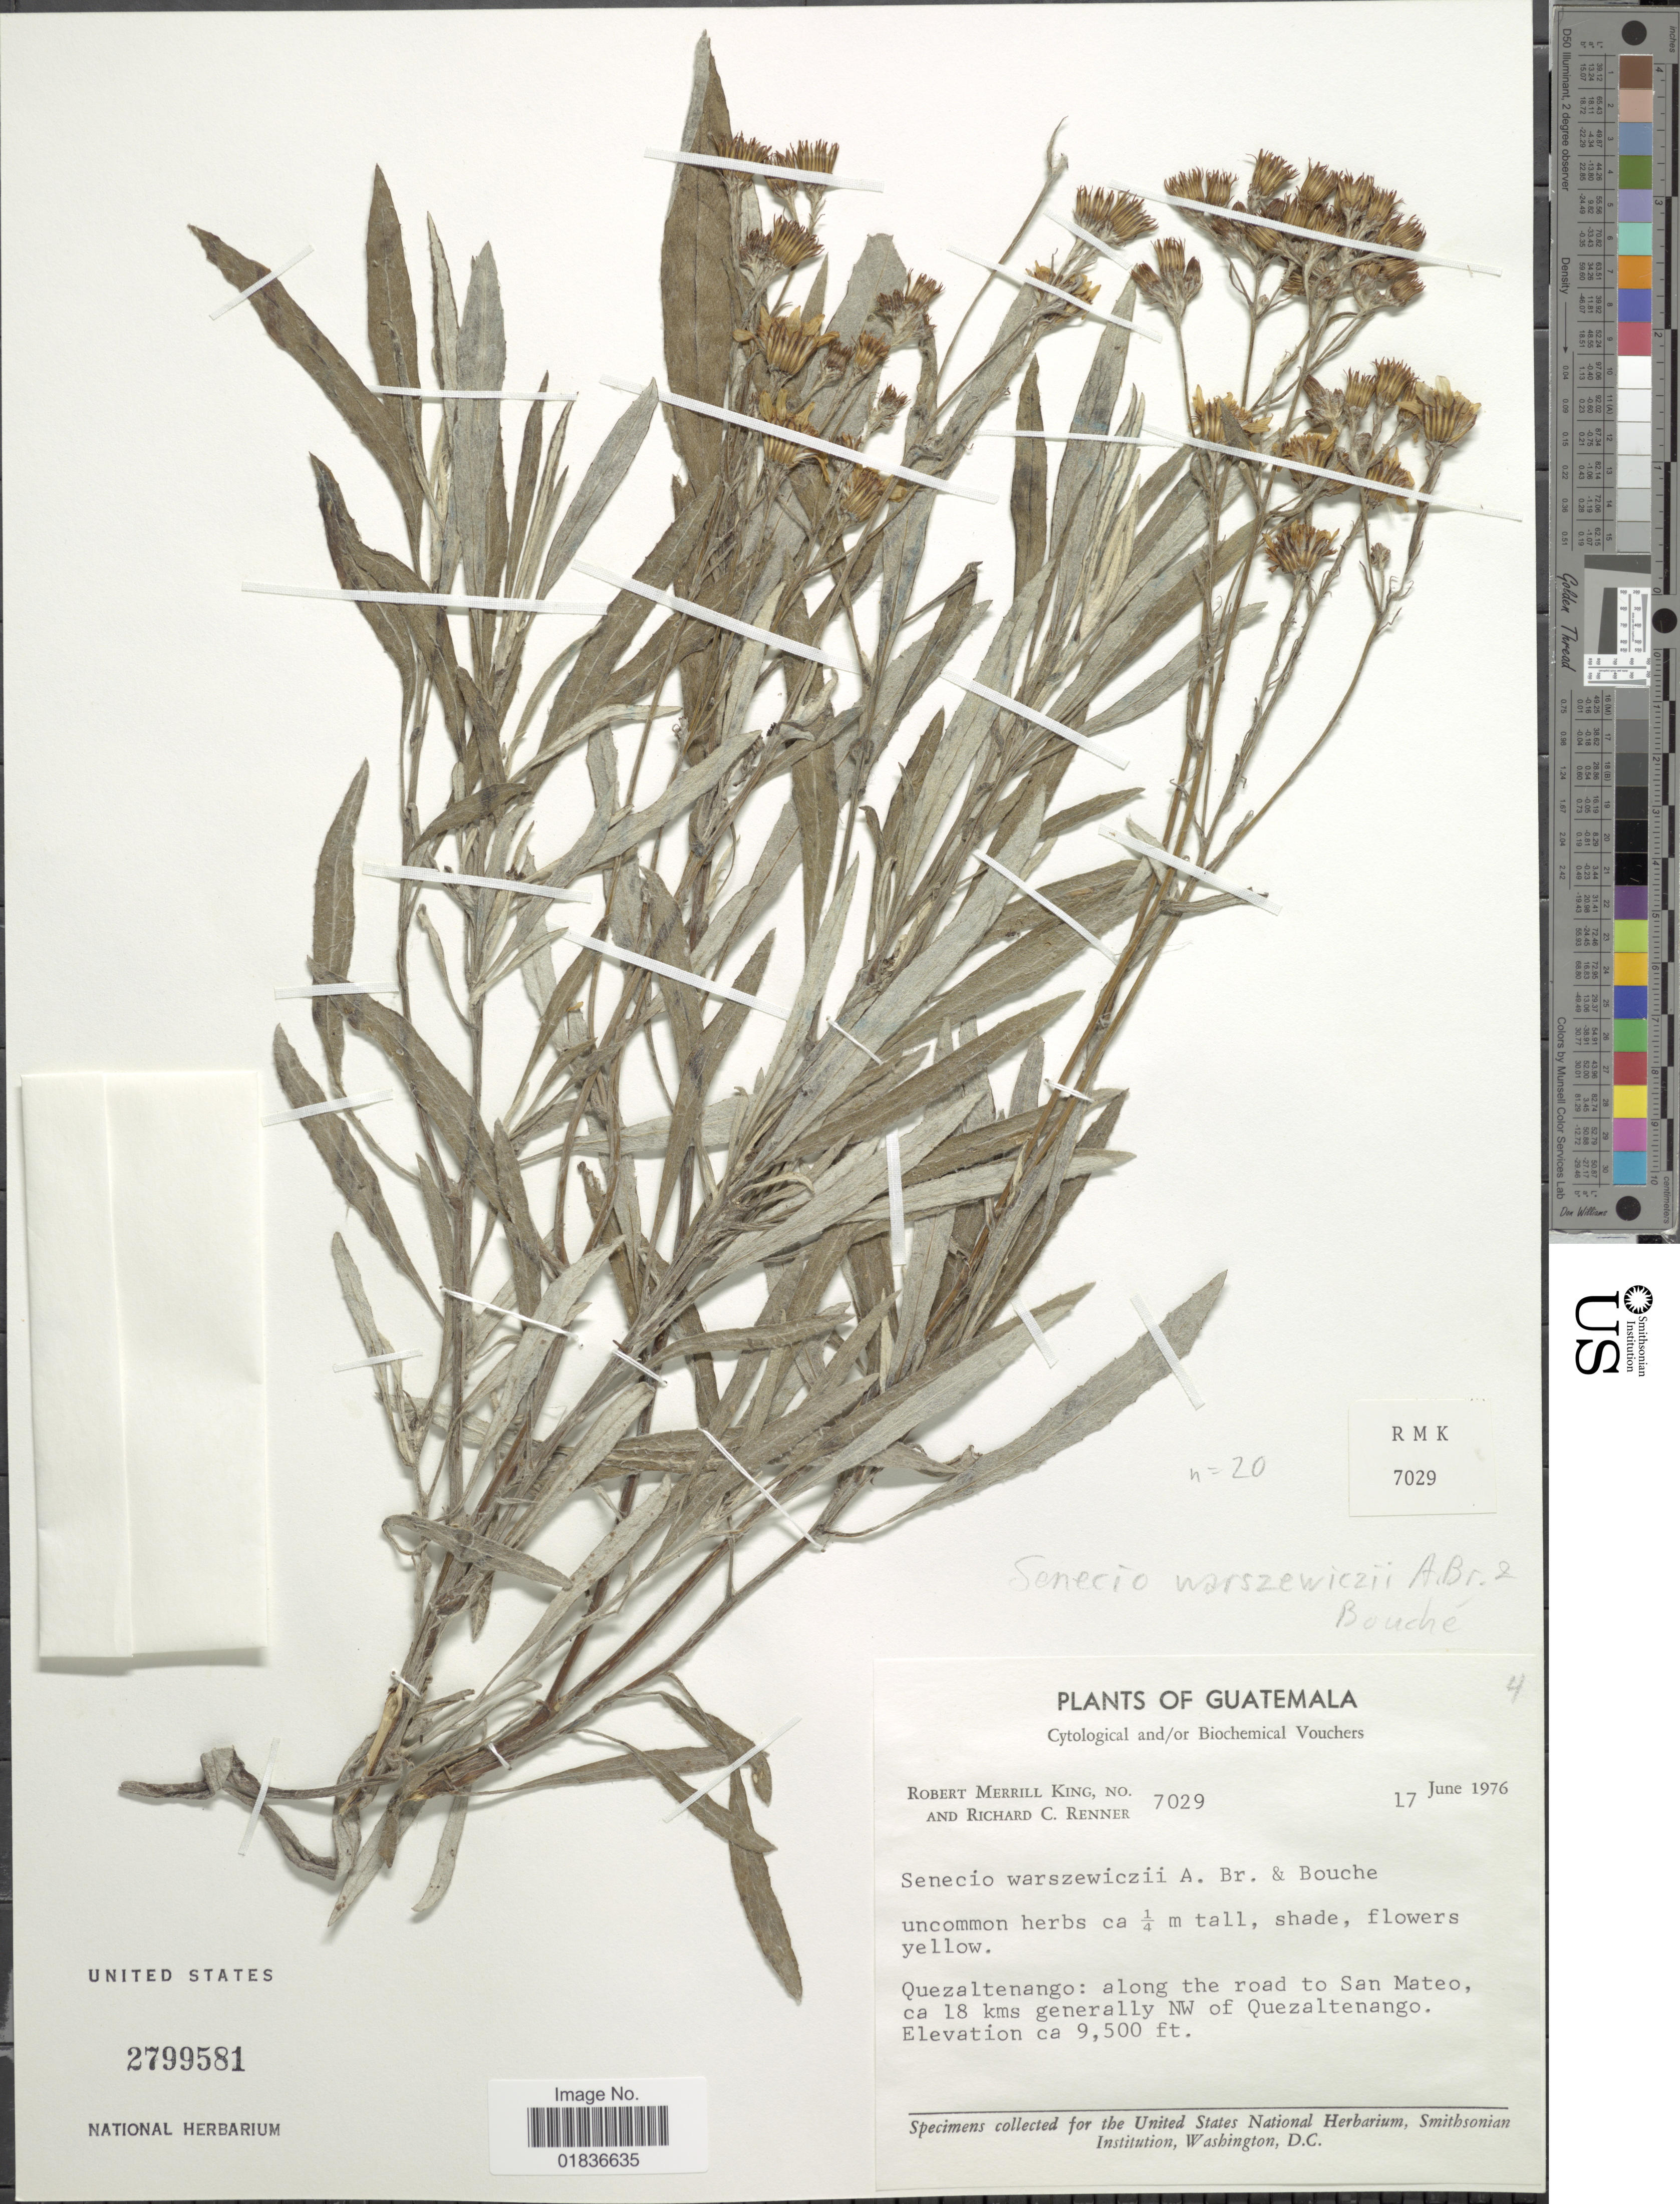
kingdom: Plantae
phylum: Tracheophyta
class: Magnoliopsida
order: Asterales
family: Asteraceae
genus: Senecio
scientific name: Senecio warszewiczii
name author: A. Braun & Bouché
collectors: R. M. King & R. C. Renner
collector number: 7029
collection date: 1976-06-17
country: Guatemala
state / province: Quetzaltenango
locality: Quezaltenango: along the road to San Mateo, ca 18 kms generally NW of Quezaltenango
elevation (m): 2896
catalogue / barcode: US 2799581